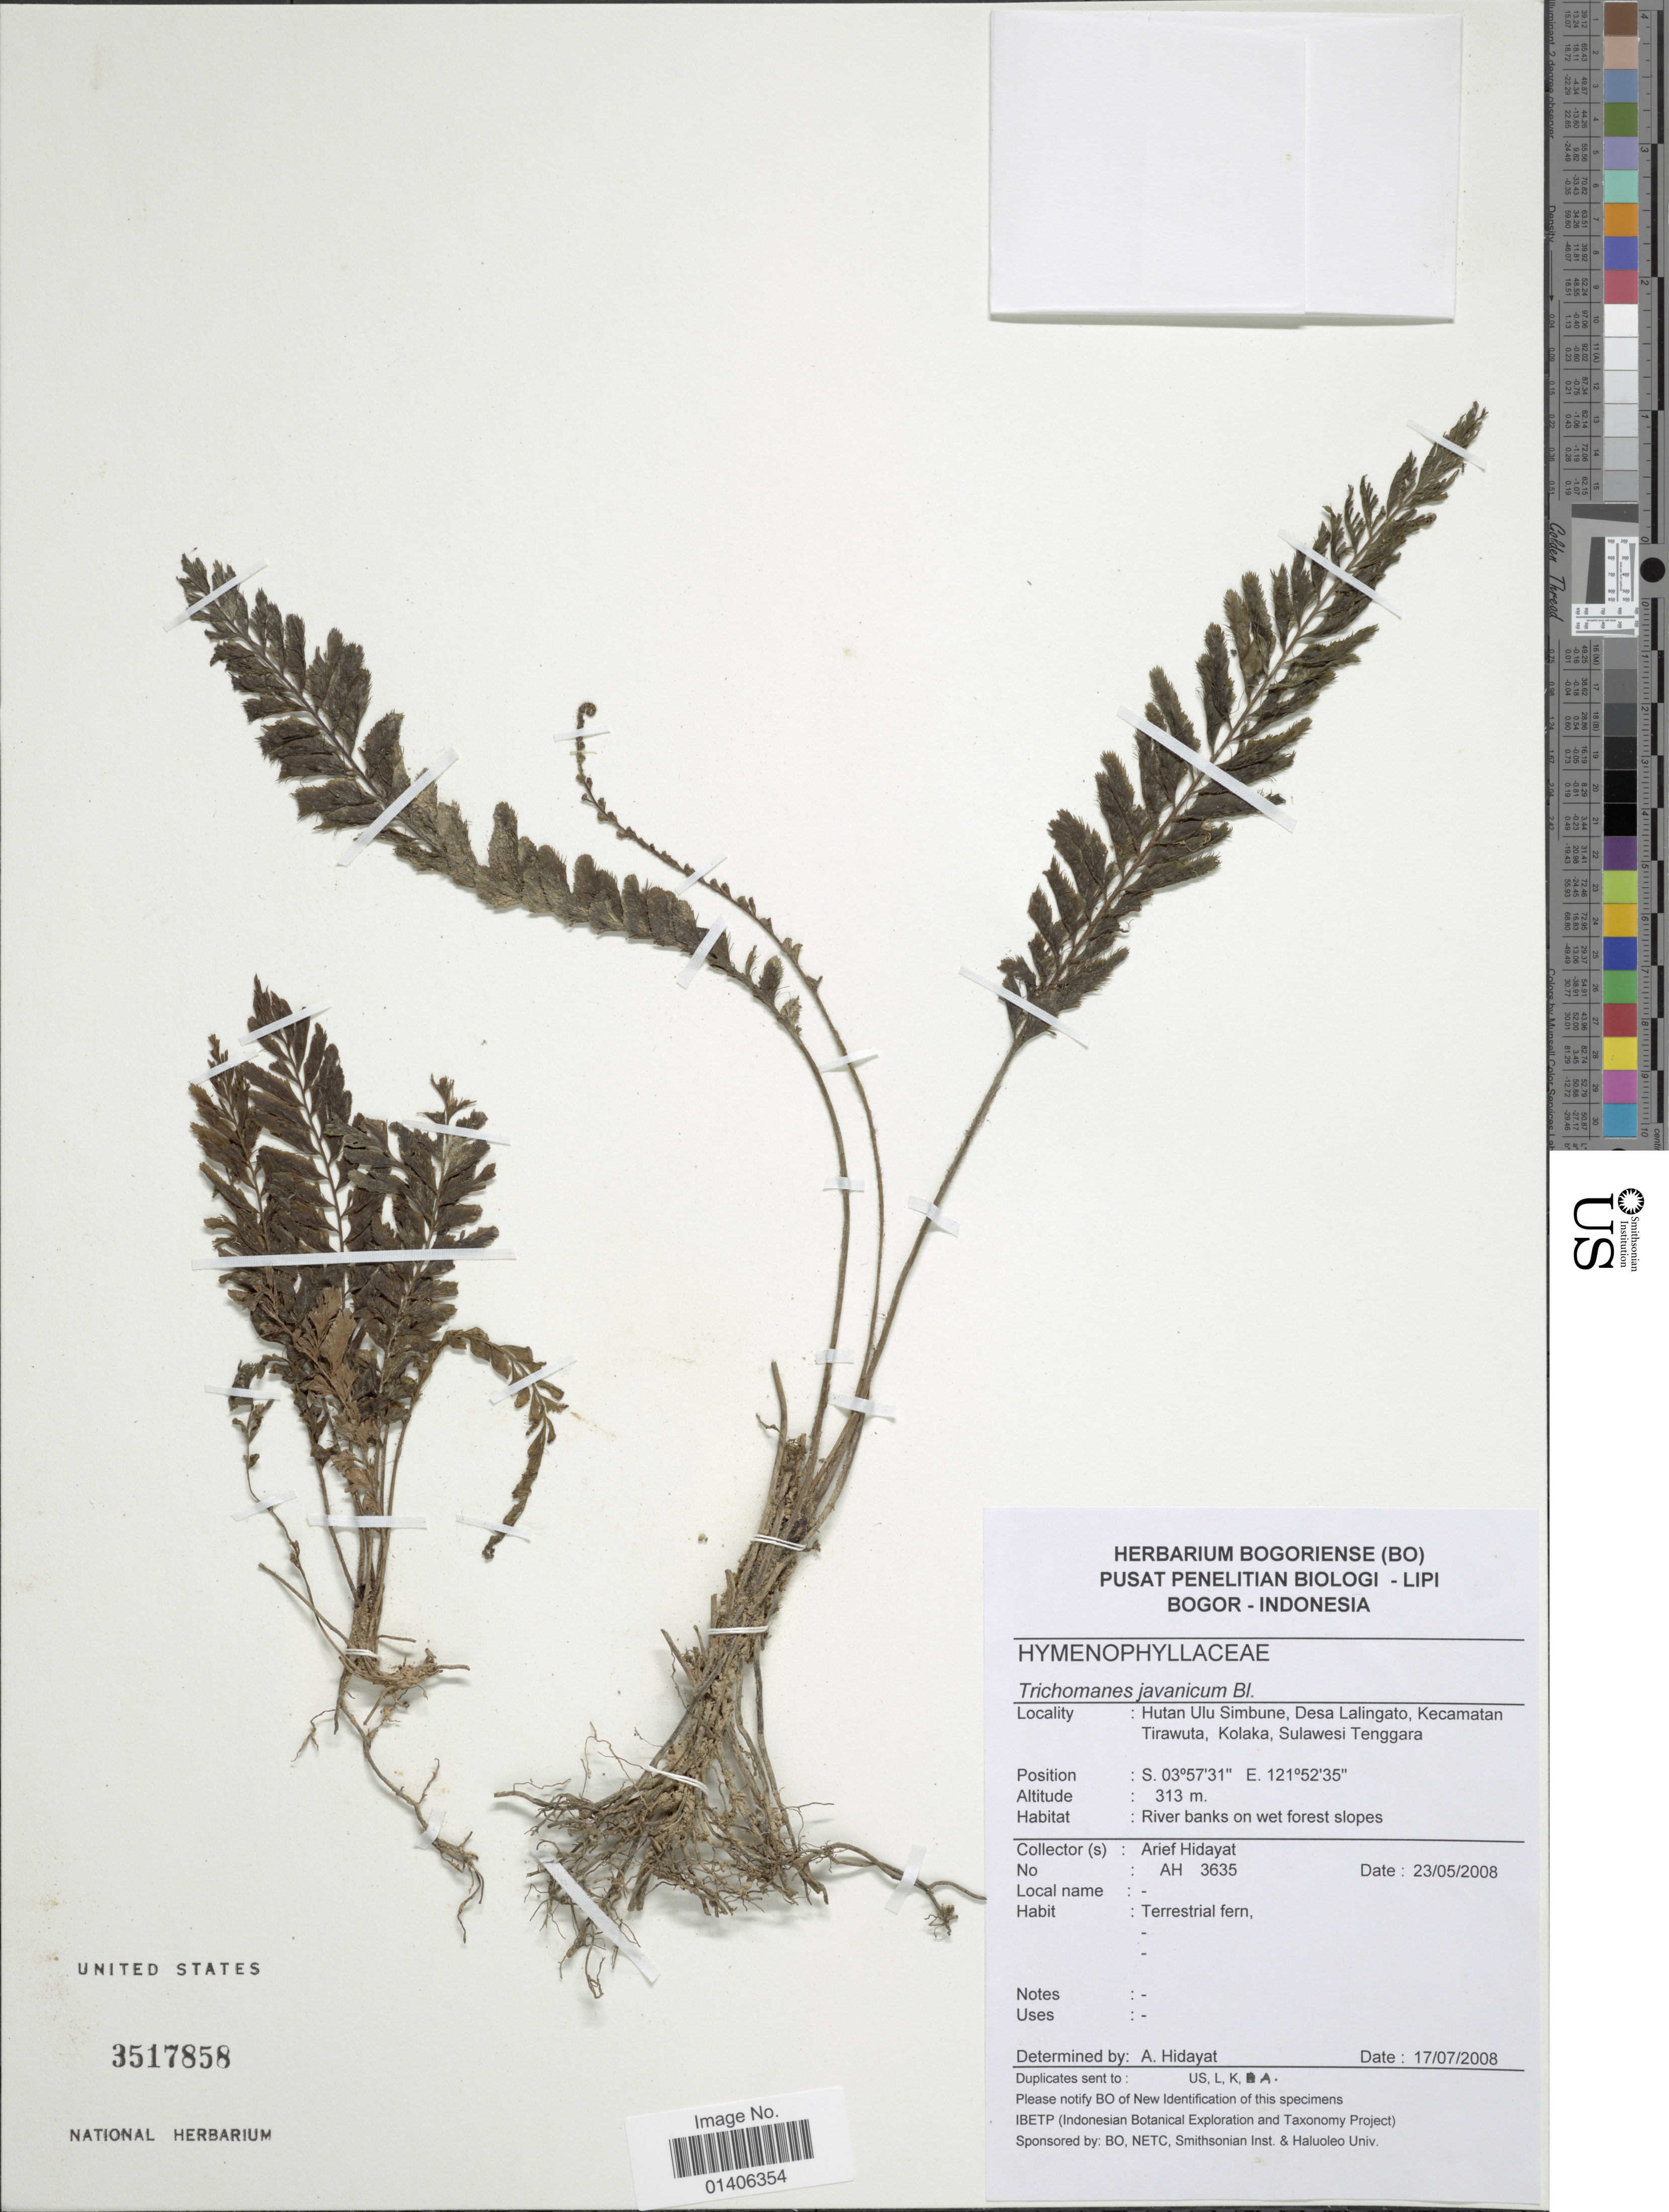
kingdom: Plantae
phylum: Tracheophyta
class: Polypodiopsida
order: Hymenophyllales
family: Hymenophyllaceae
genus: Cephalomanes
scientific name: Cephalomanes javanicum var. asplenoides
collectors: A. Hidayat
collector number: AH 3635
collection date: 2008-05-23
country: Indonesia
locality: Hutan Ulu Simbune, Desa Lalingato, kecamatan Tirawuta, Kolaka, Sulawesi Tenggara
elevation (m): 313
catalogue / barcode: US 3517858